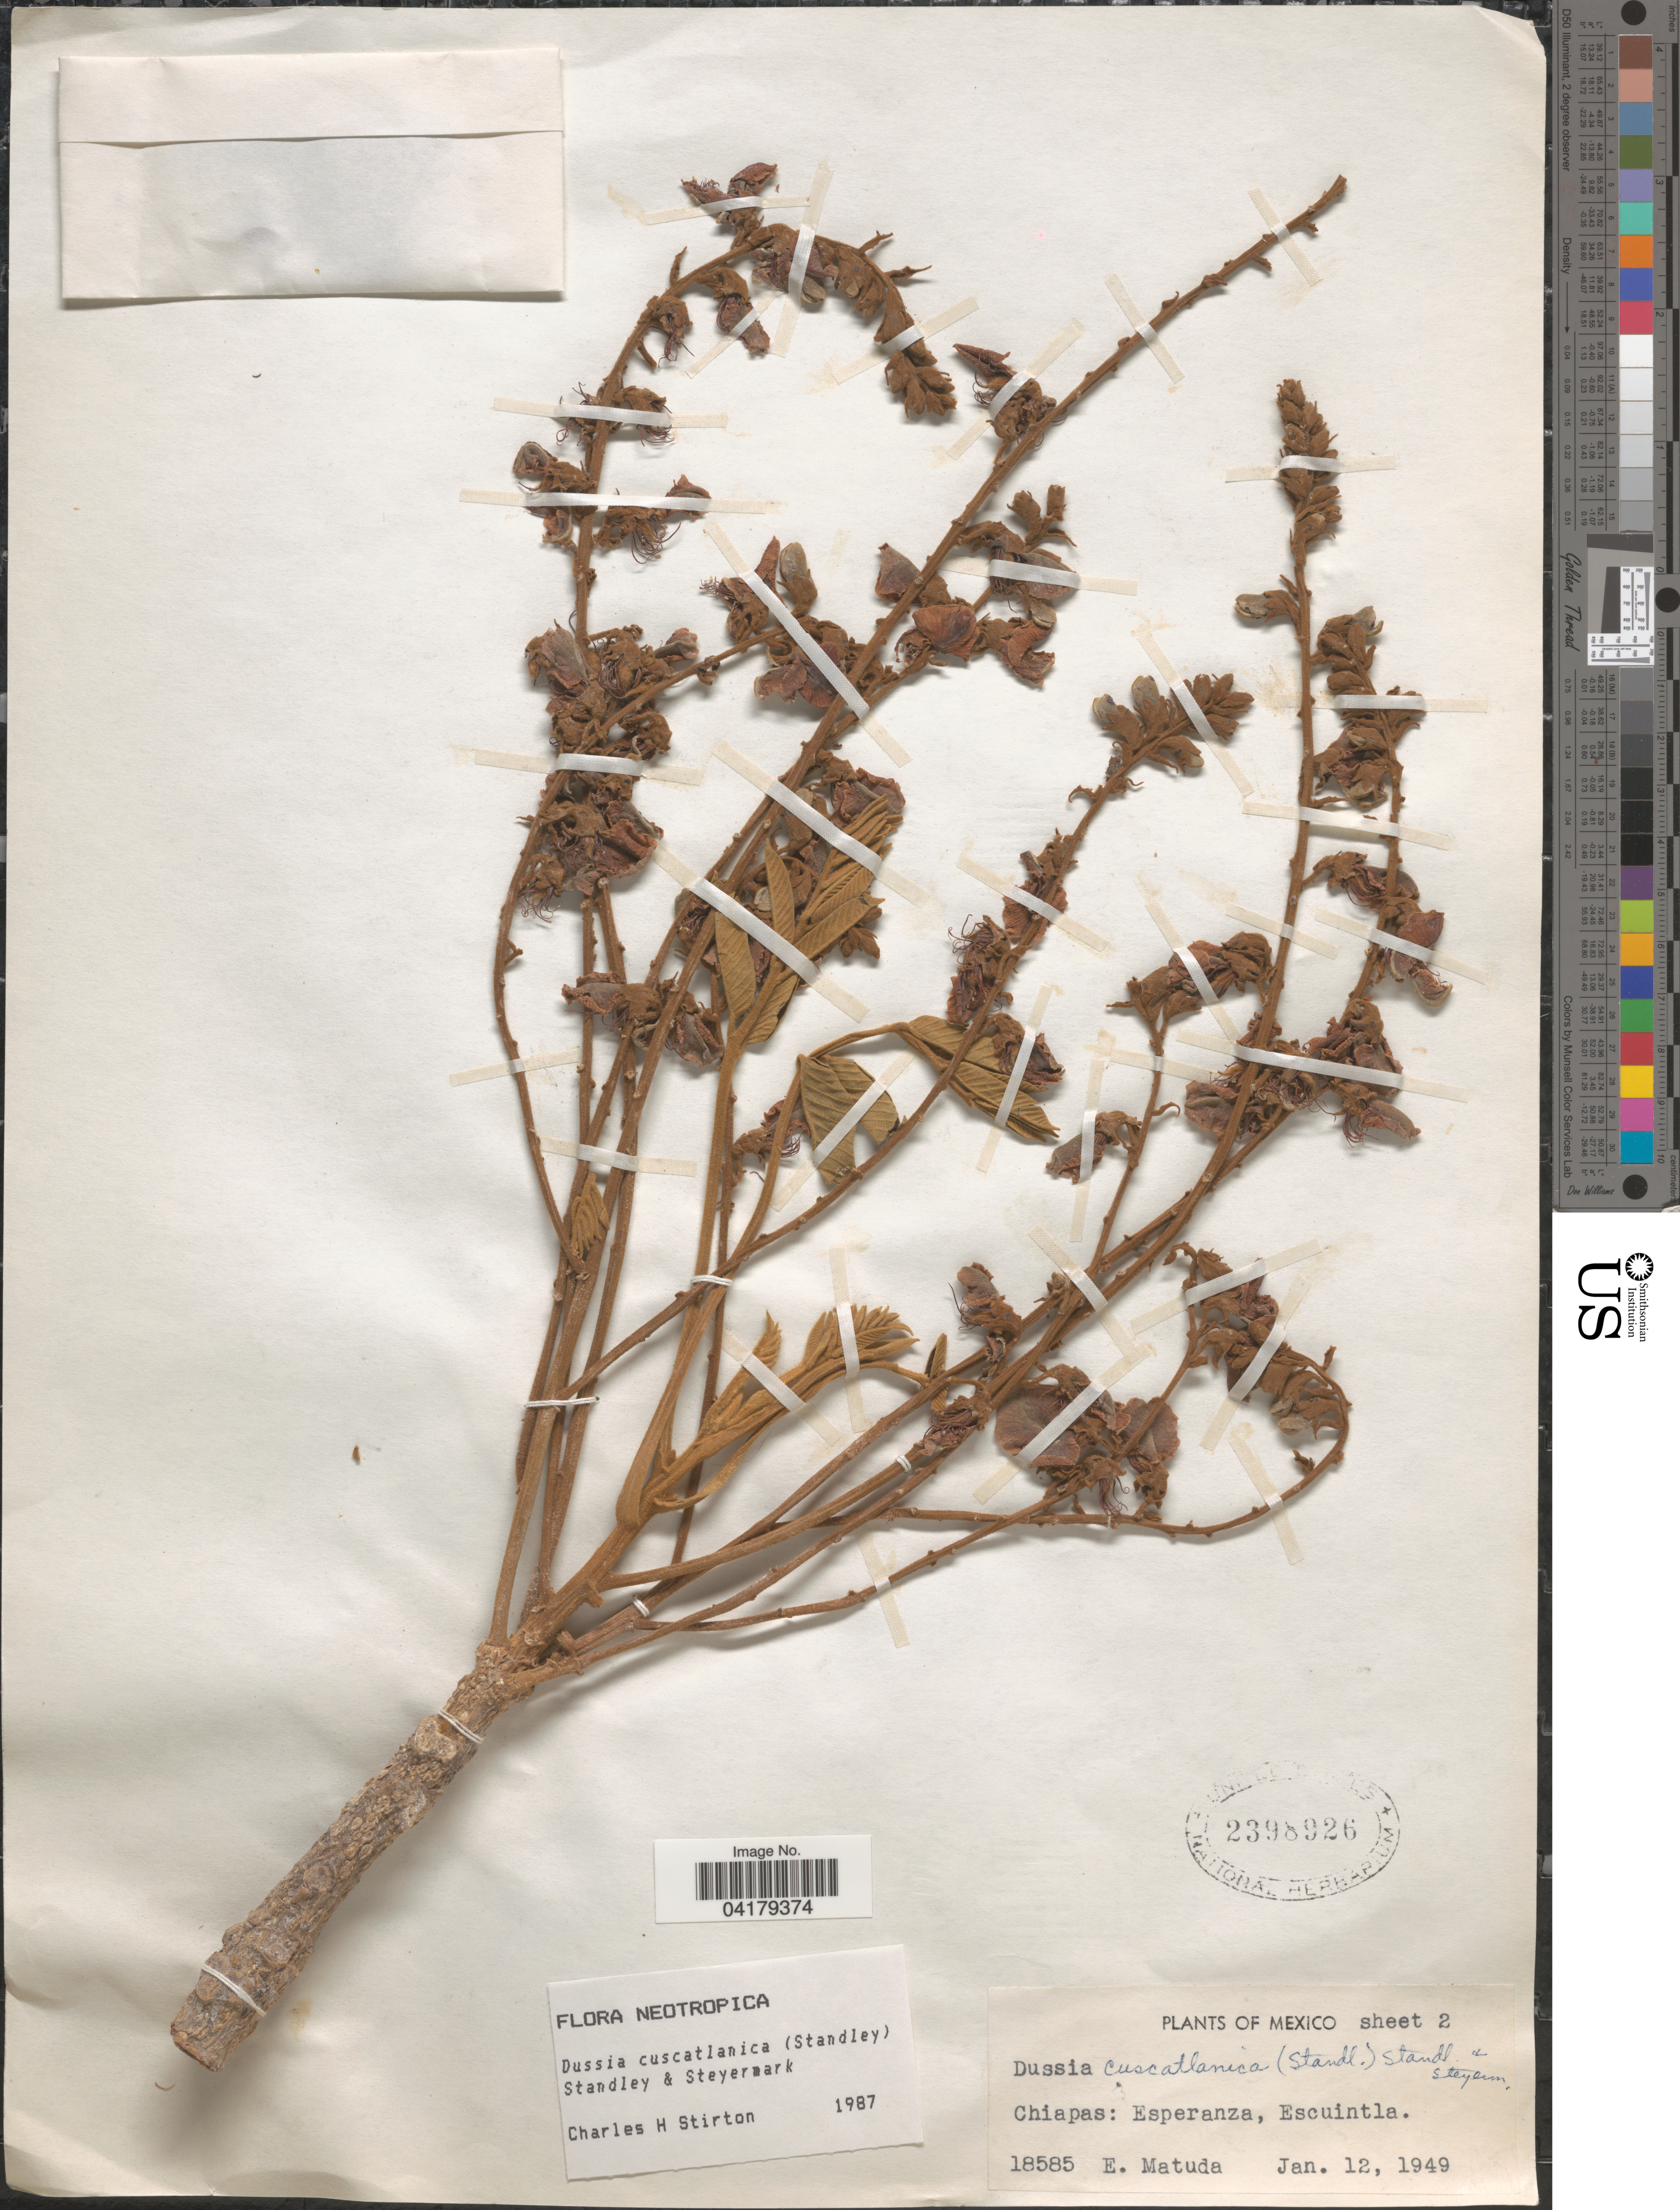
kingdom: Plantae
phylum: Tracheophyta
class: Magnoliopsida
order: Fabales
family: Fabaceae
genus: Dussia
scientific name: Dussia cuscatlanica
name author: (Standl.) Standl. & Steyerm.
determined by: Stirton, Charles H.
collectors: E. Matuda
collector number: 18585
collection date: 1949-01-12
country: Mexico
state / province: Chiapas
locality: Esperanza, Escuintla.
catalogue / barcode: US 2398926